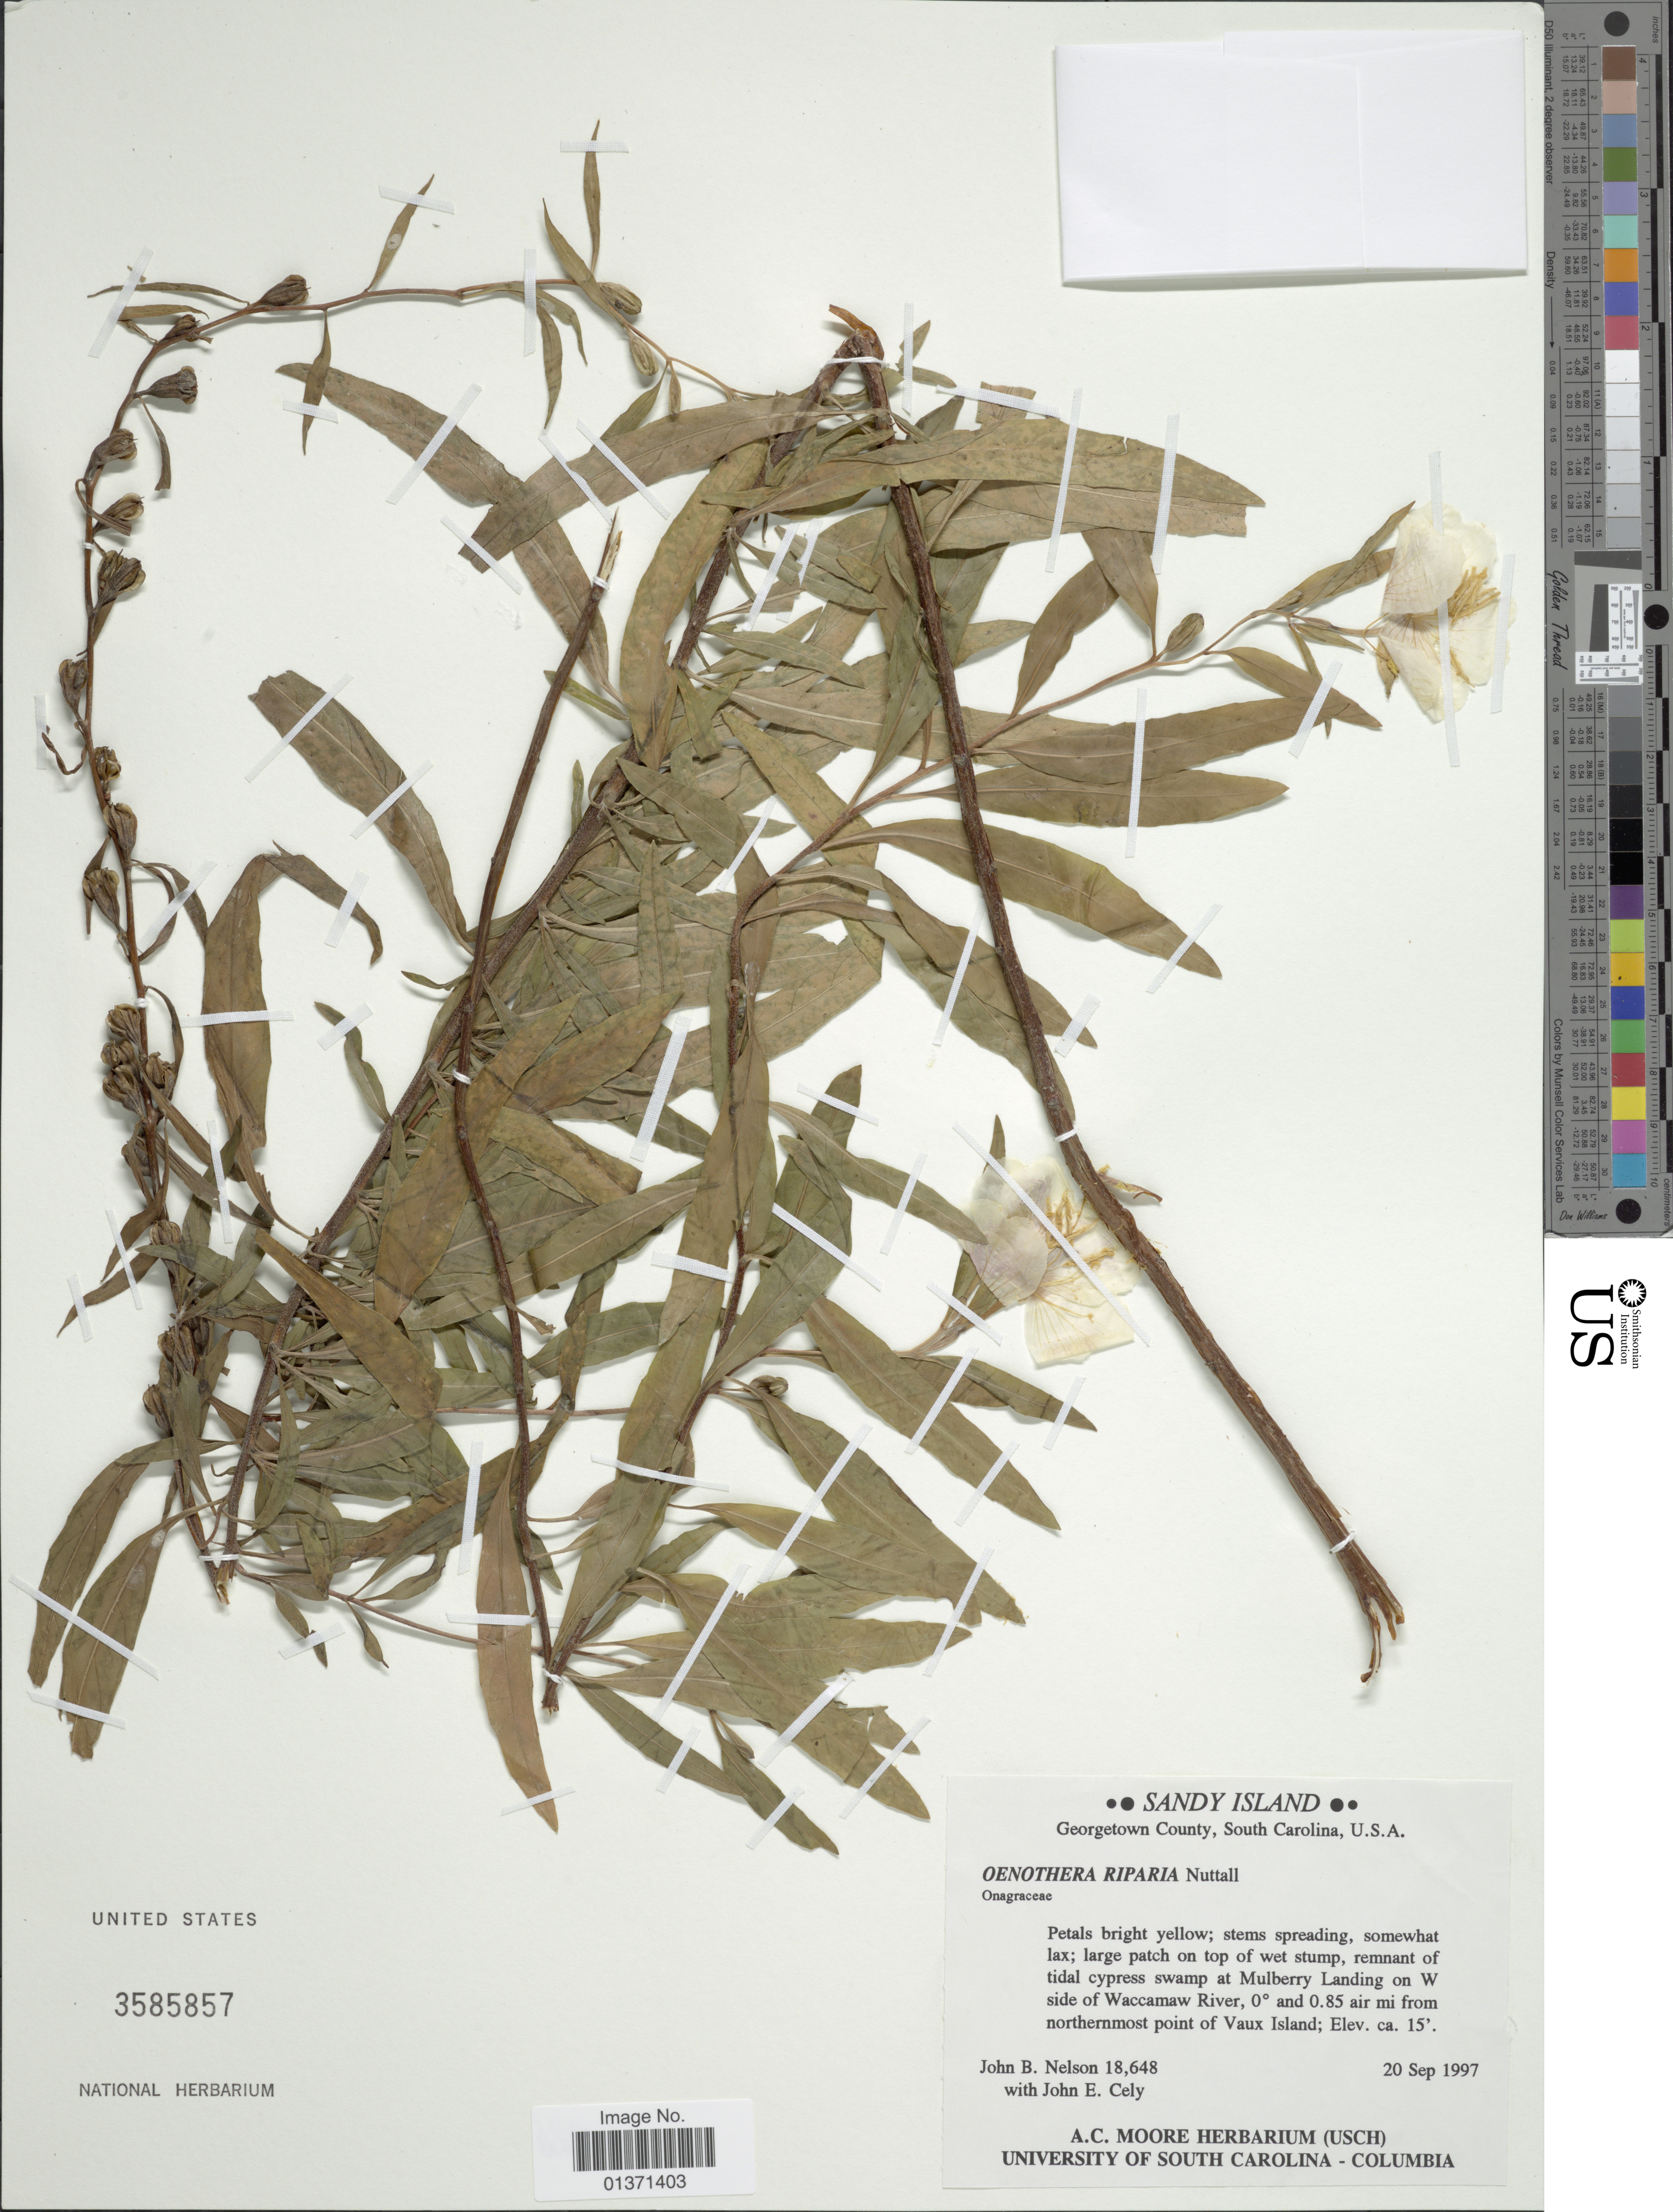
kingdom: Plantae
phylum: Tracheophyta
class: Magnoliopsida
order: Myrtales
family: Onagraceae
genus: Oenothera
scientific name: Oenothera riparia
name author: Nutt.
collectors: J. B. Nelson & J. Cely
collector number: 18648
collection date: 1997-09-20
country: United States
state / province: South Carolina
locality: Sandy Island, Georgetown County, remnant of tidal cypress swamp at Mulberry Landing on W side of Waccamaw River, 0° and 0.85 air mi from northernmost point of Vaux Island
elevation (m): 5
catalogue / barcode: US 3585857